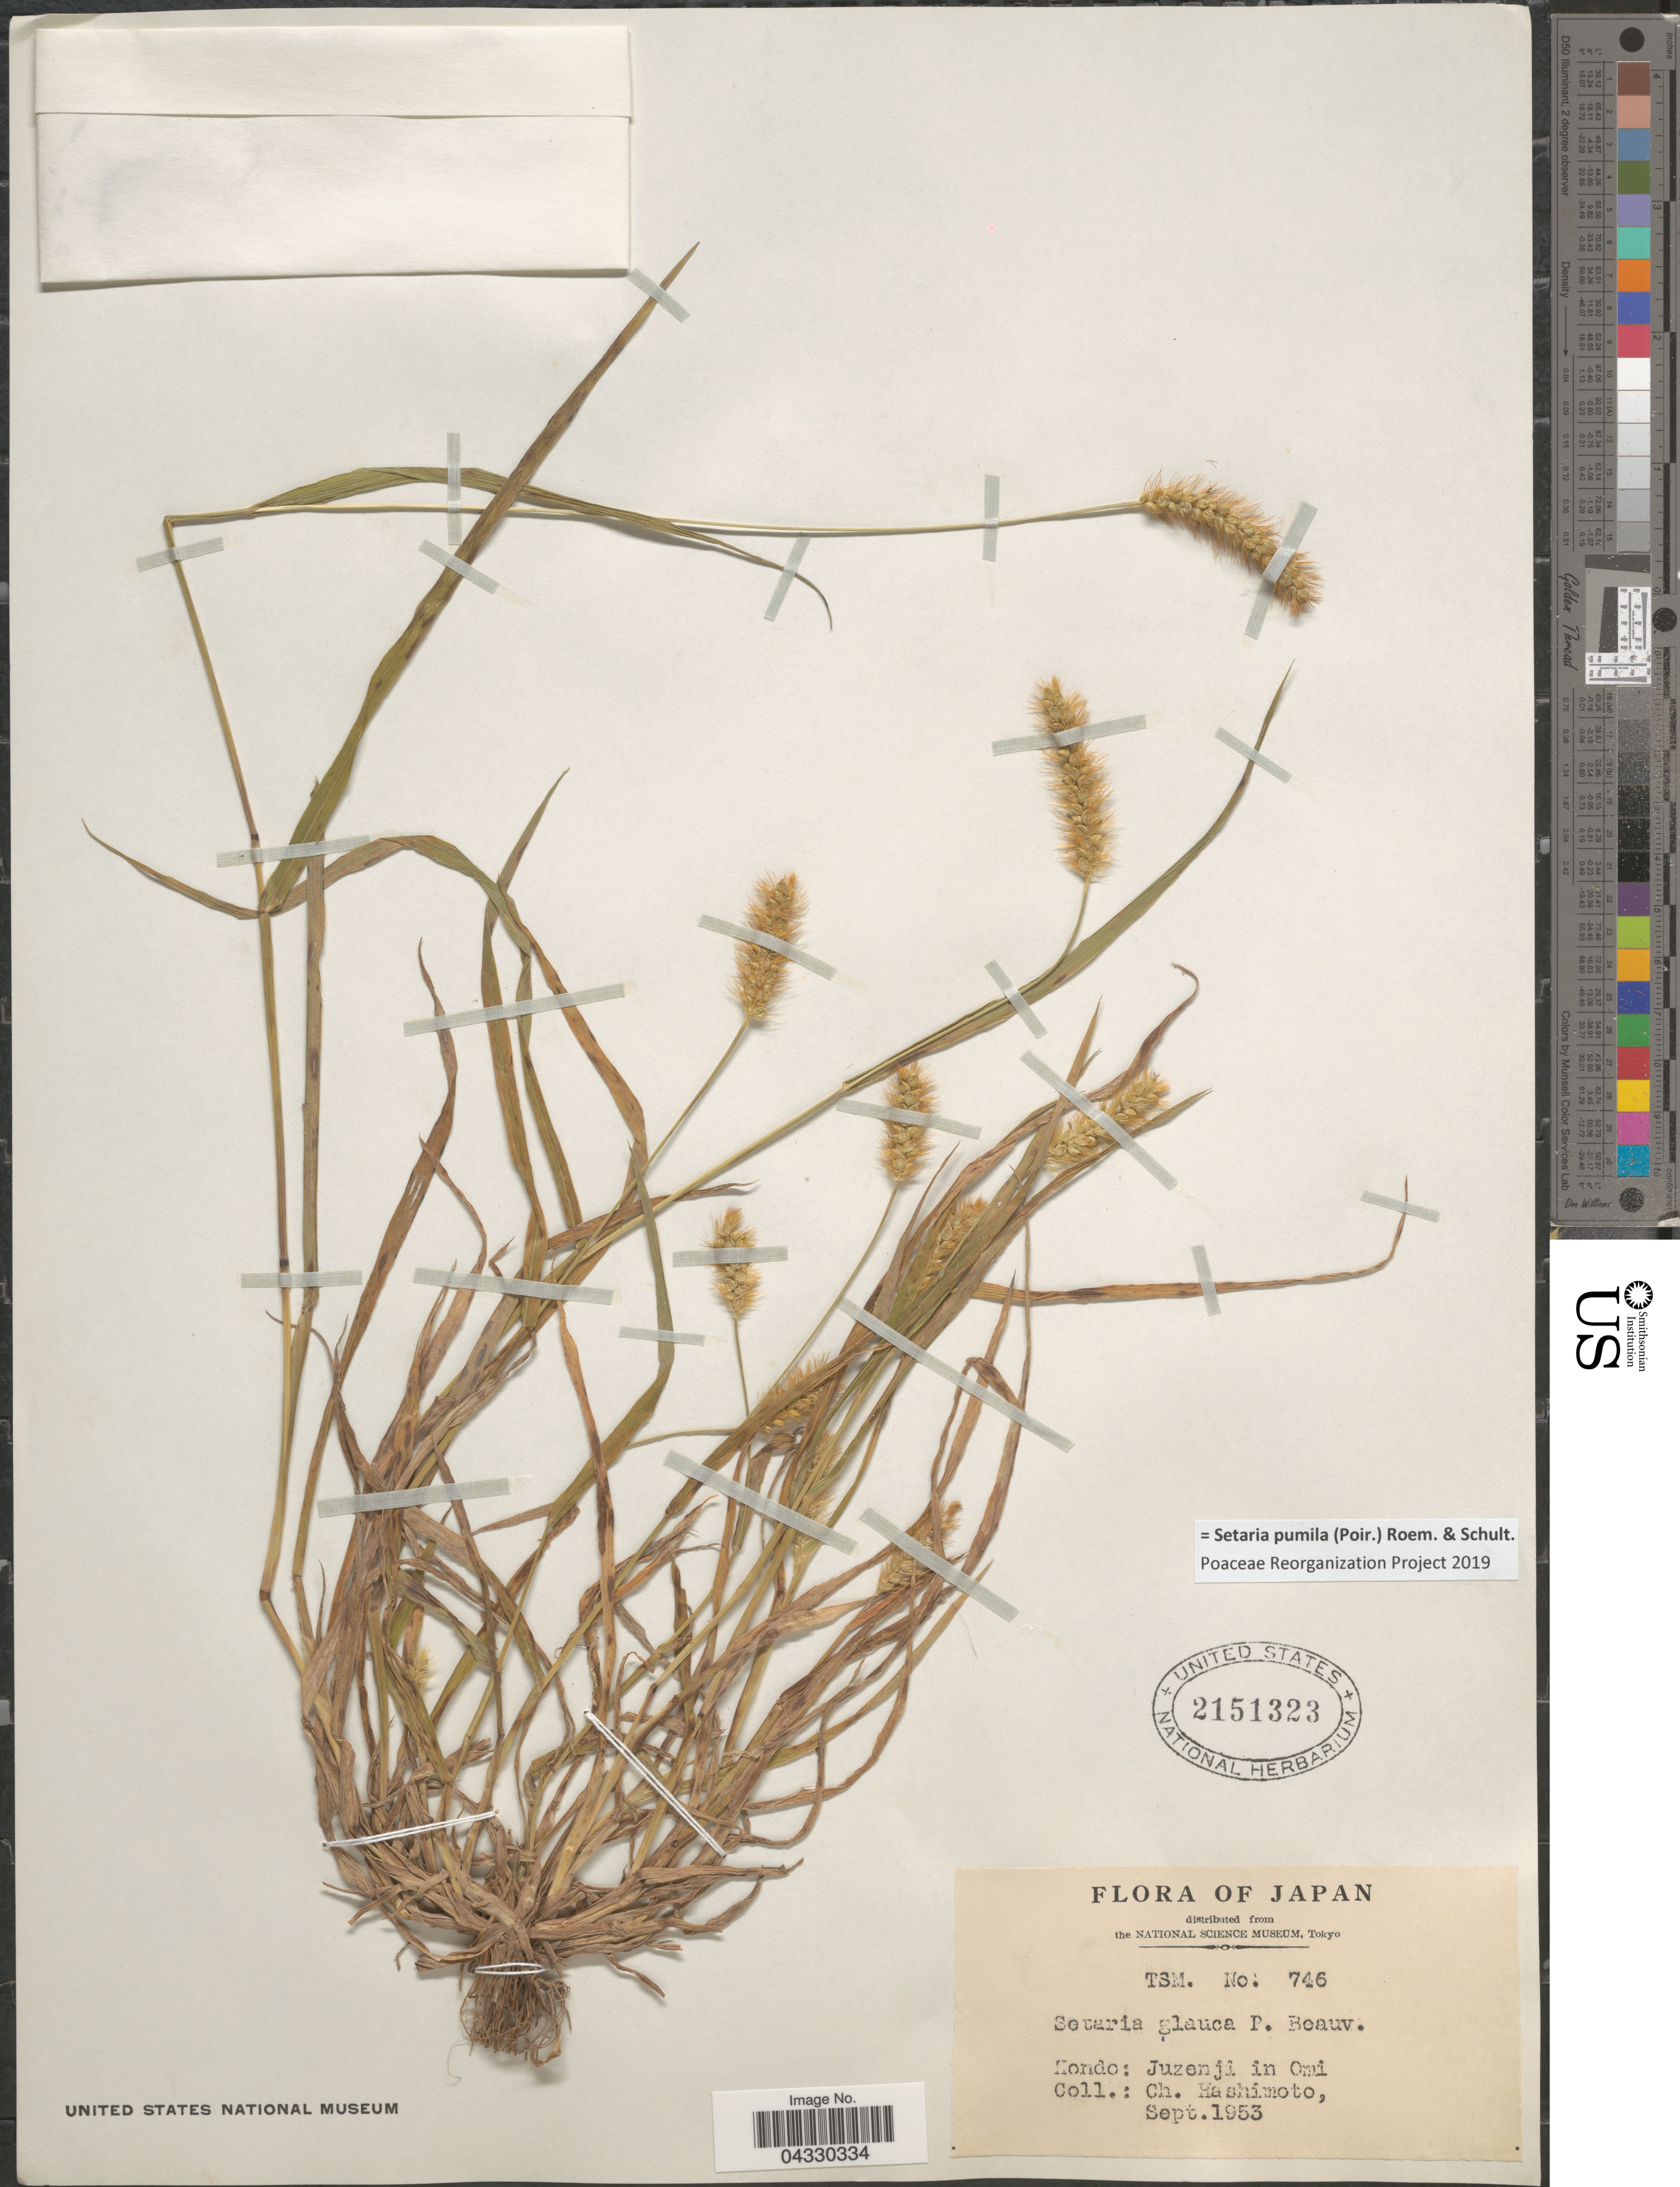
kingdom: Plantae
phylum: Tracheophyta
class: Liliopsida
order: Poales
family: Poaceae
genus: Setaria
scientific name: Setaria pumila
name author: (Poir.) Roem. & Schult.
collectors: C. Hashimoto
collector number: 746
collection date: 1953-09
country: Japan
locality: Hondo: Juzenji in Omi.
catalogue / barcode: US 2151323